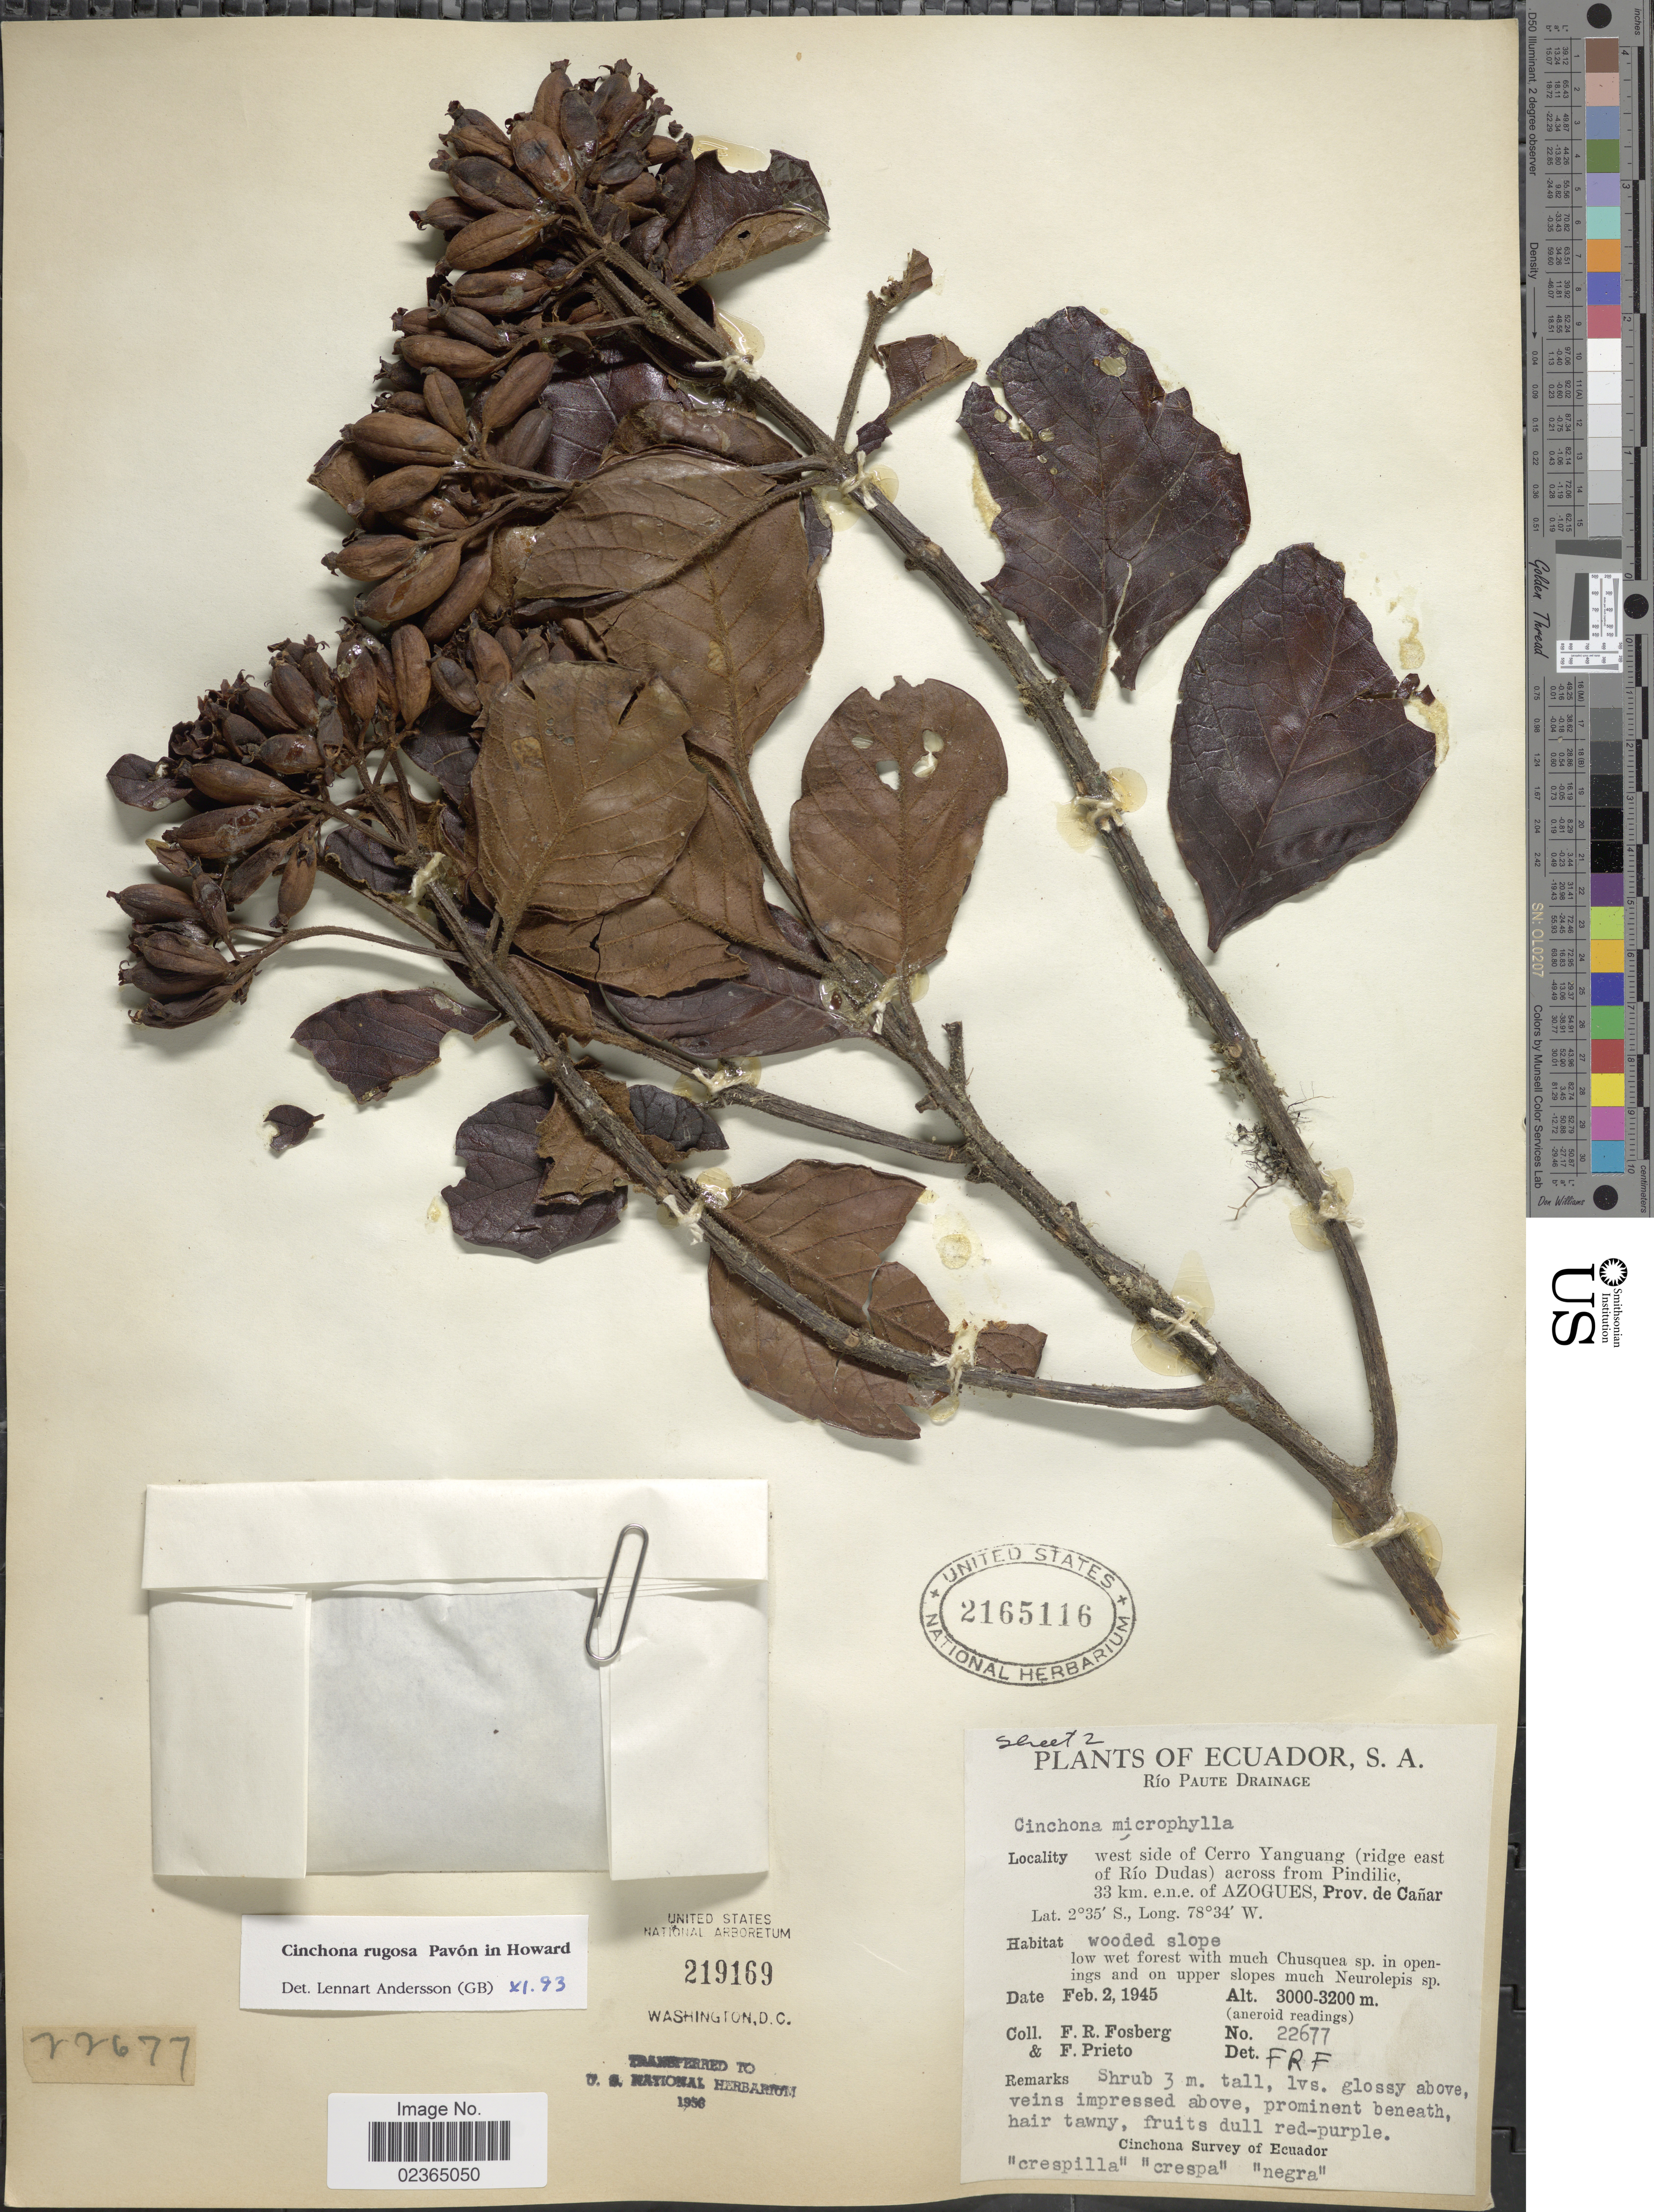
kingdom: Plantae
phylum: Tracheophyta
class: Magnoliopsida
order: Gentianales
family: Rubiaceae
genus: Cinchona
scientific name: Cinchona rugosa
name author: Pav.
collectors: F. R. Fosberg & F. Prieto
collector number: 22677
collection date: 1945-02-02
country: Ecuador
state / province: Cañar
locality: Río Paute Drainage, west side of Cerro Yanguang (ridge east of Río Dudas) across from Pindilic, 33 km. e.n.e. of Azogues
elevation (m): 3000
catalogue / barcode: US 2165116